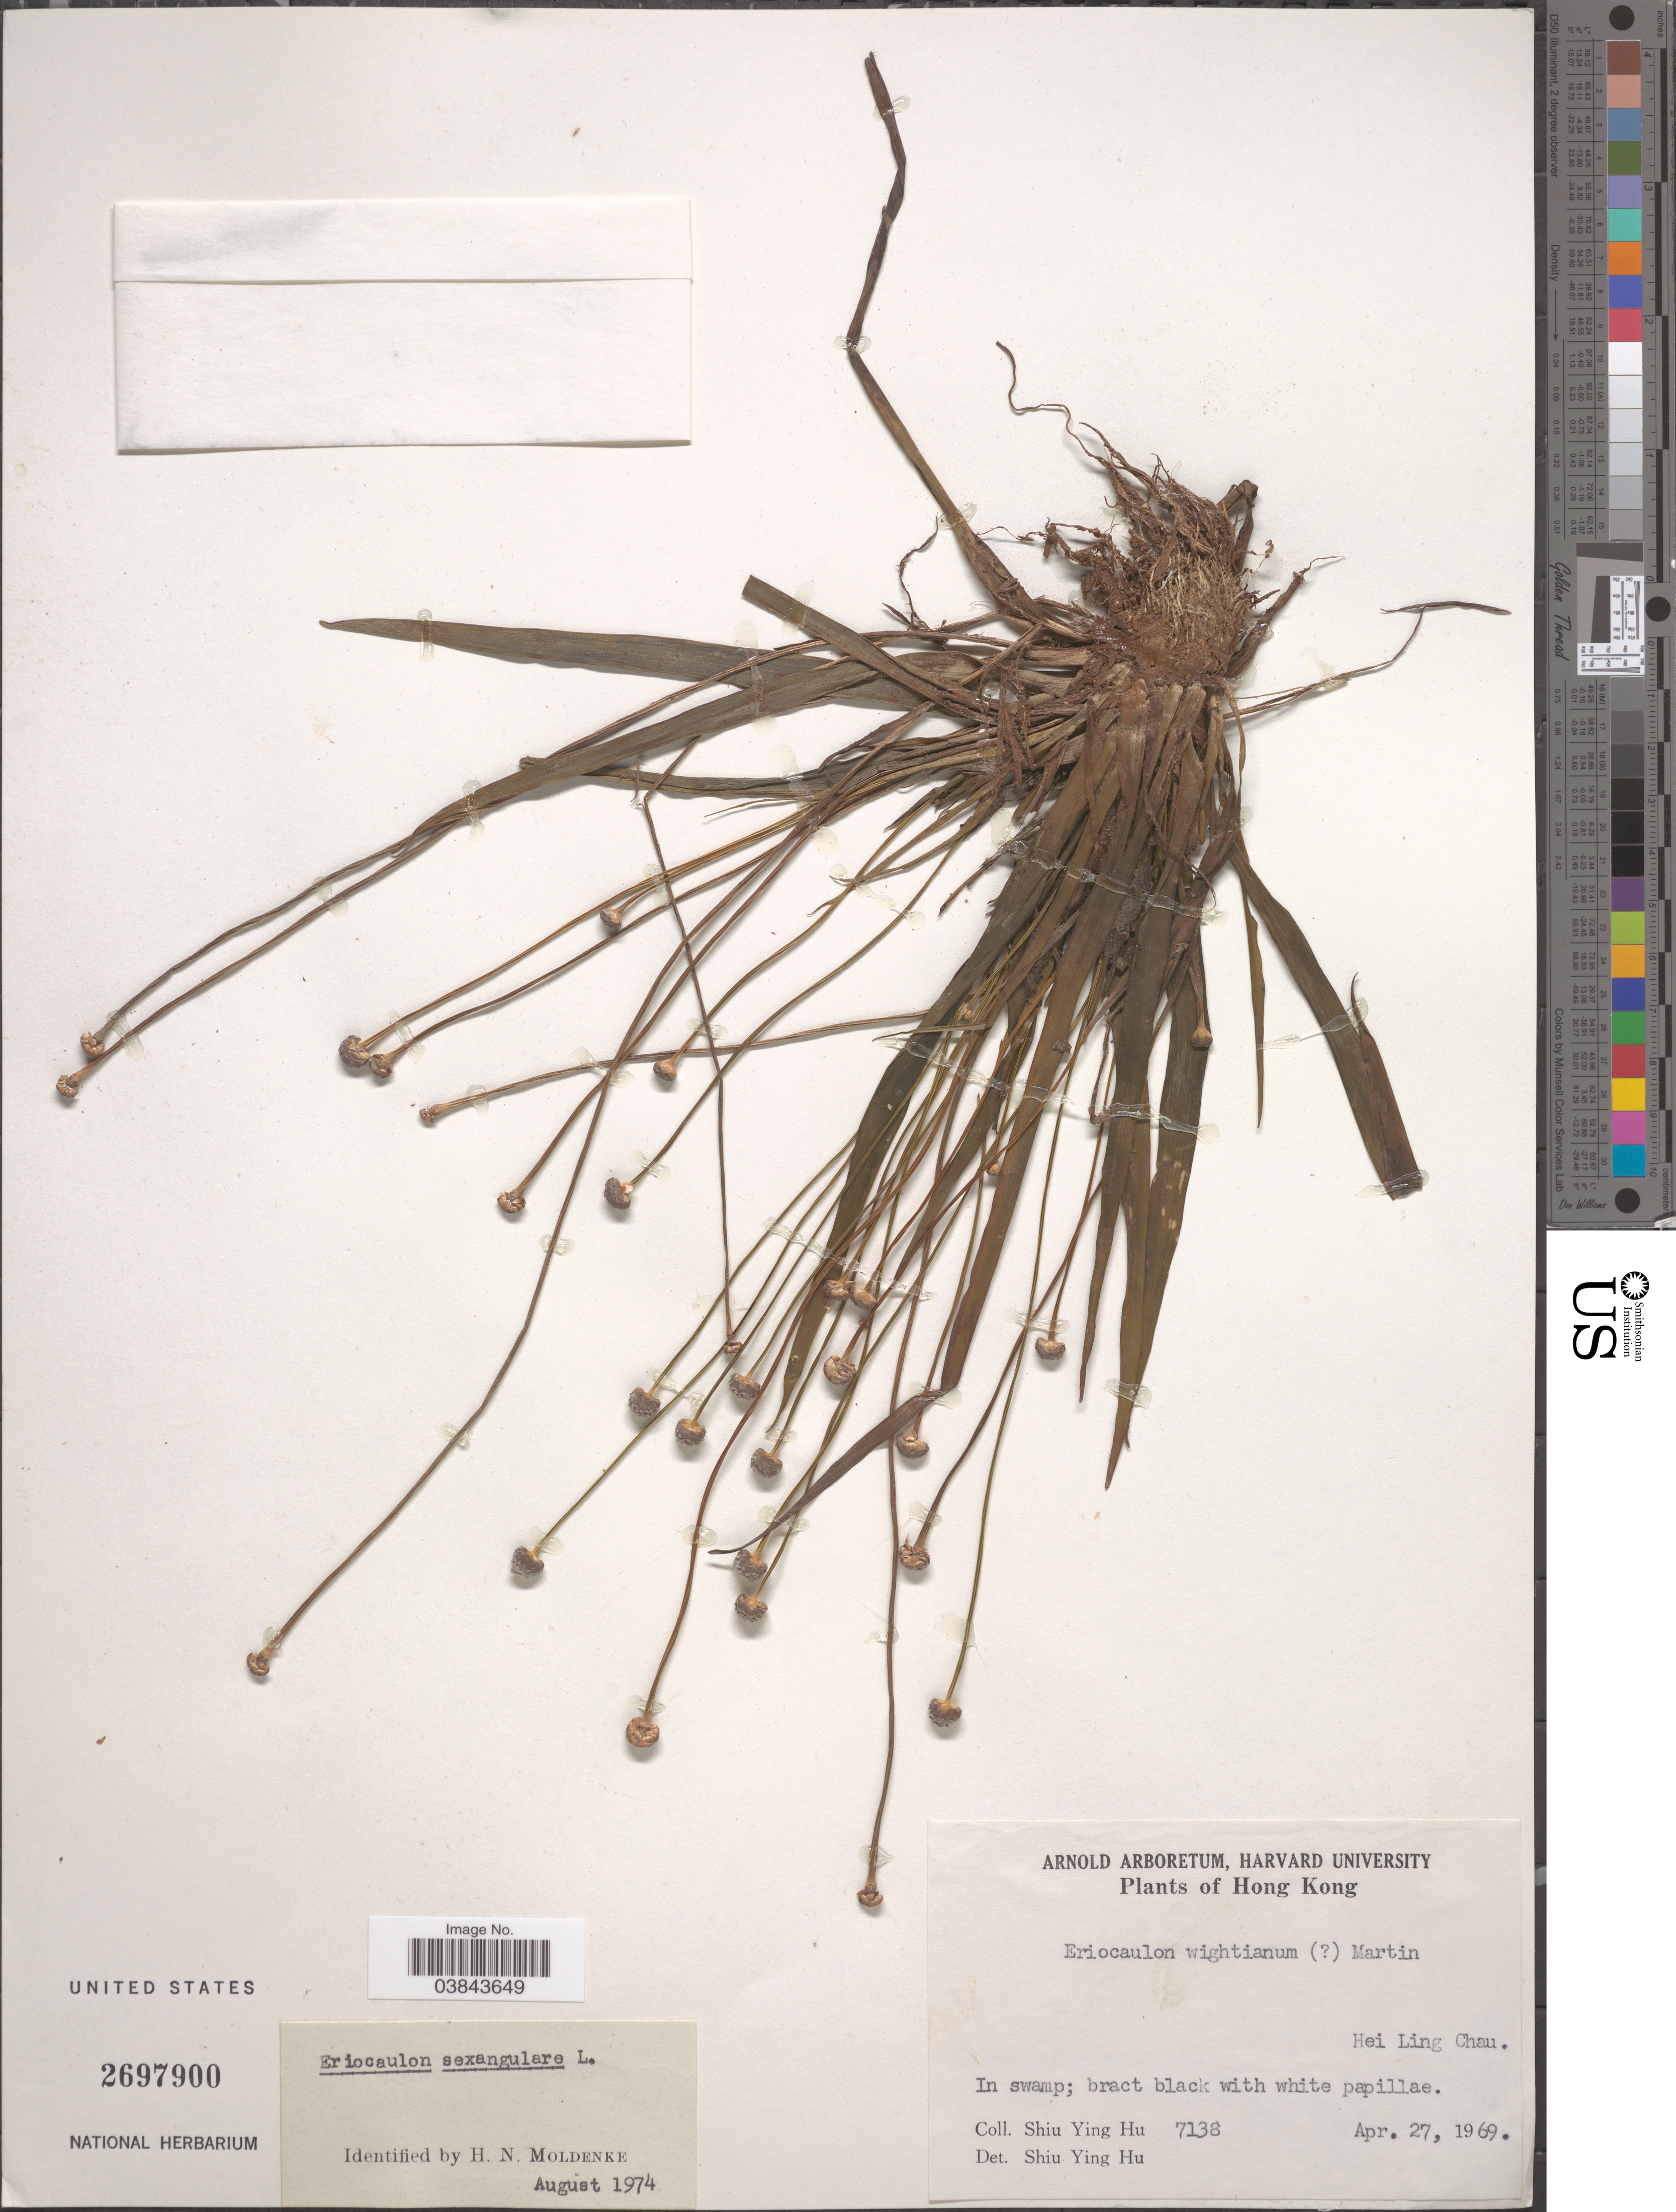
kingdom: Plantae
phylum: Tracheophyta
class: Liliopsida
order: Poales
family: Eriocaulaceae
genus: Eriocaulon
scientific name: Eriocaulon sexangulare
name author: L.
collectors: S. Y. Hu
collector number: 7138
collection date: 1969-04-27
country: China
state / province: Hong Kong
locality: Hei Ling Chau.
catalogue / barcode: US 2697900